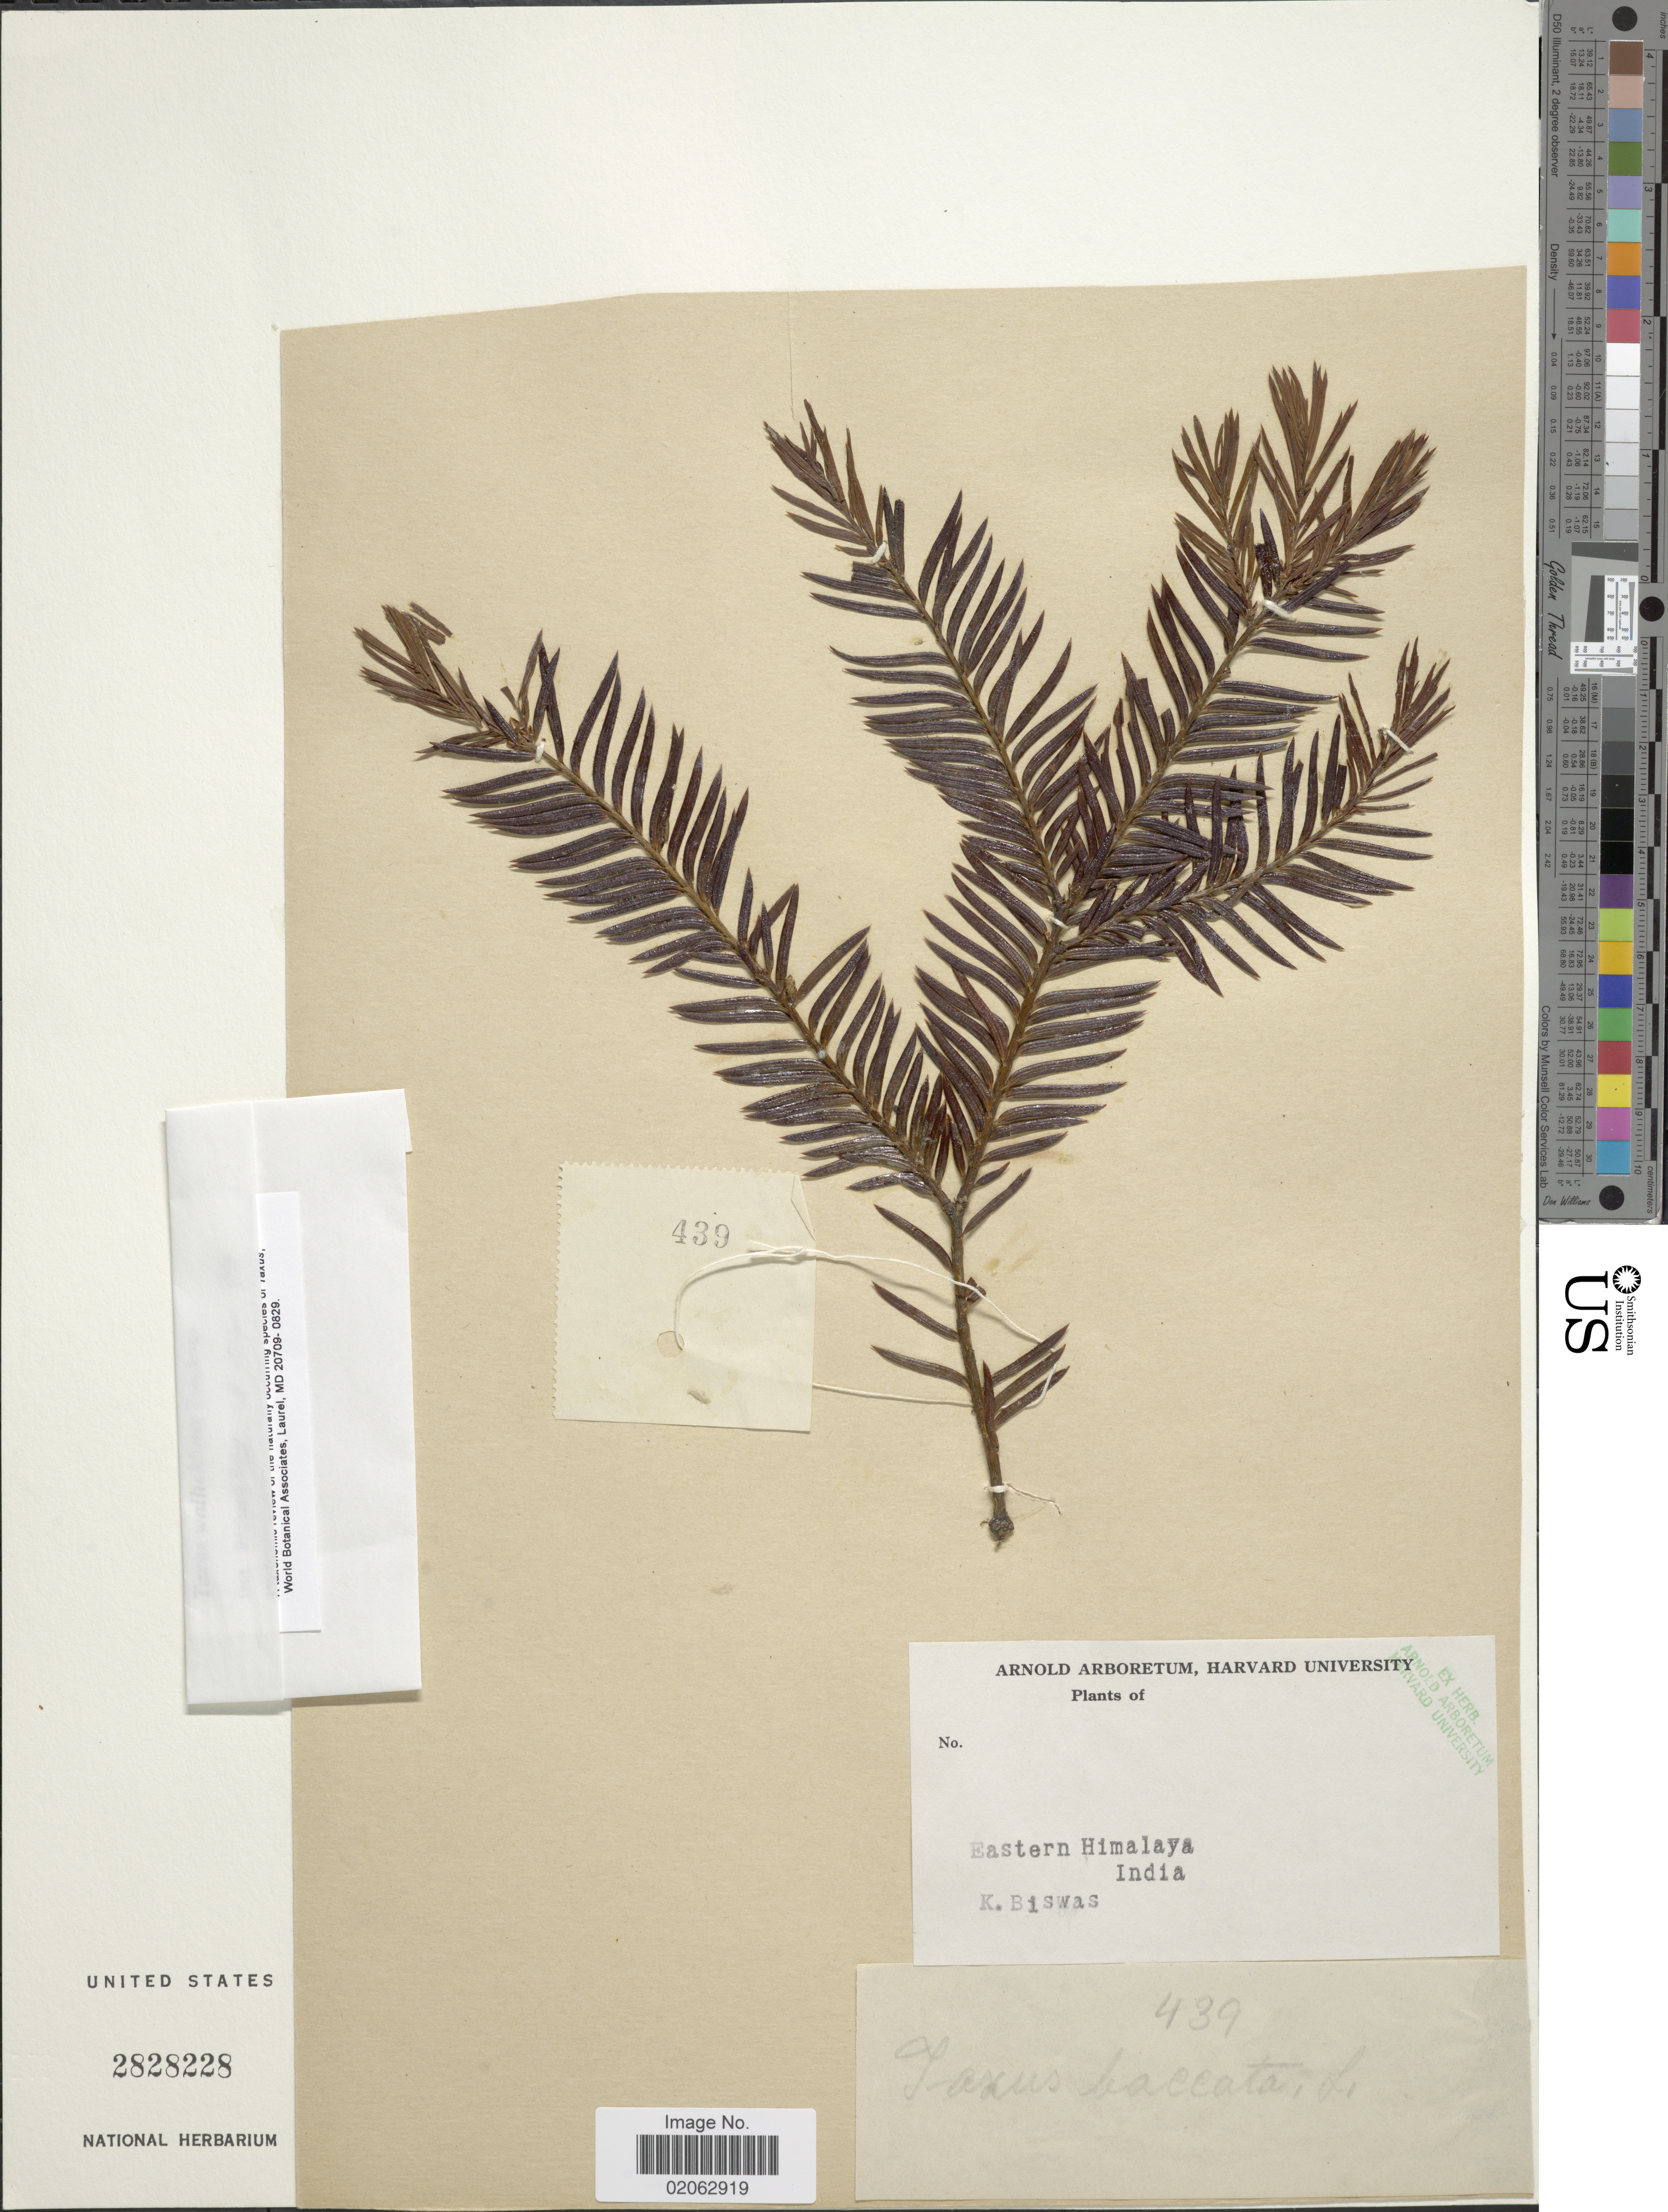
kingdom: Plantae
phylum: Tracheophyta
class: Pinopsida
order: Pinales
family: Taxaceae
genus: Taxus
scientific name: Taxus wallichiana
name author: Zucc.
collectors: K. Biswas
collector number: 439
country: India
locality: Eastern Himalaya.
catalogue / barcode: US 2828228